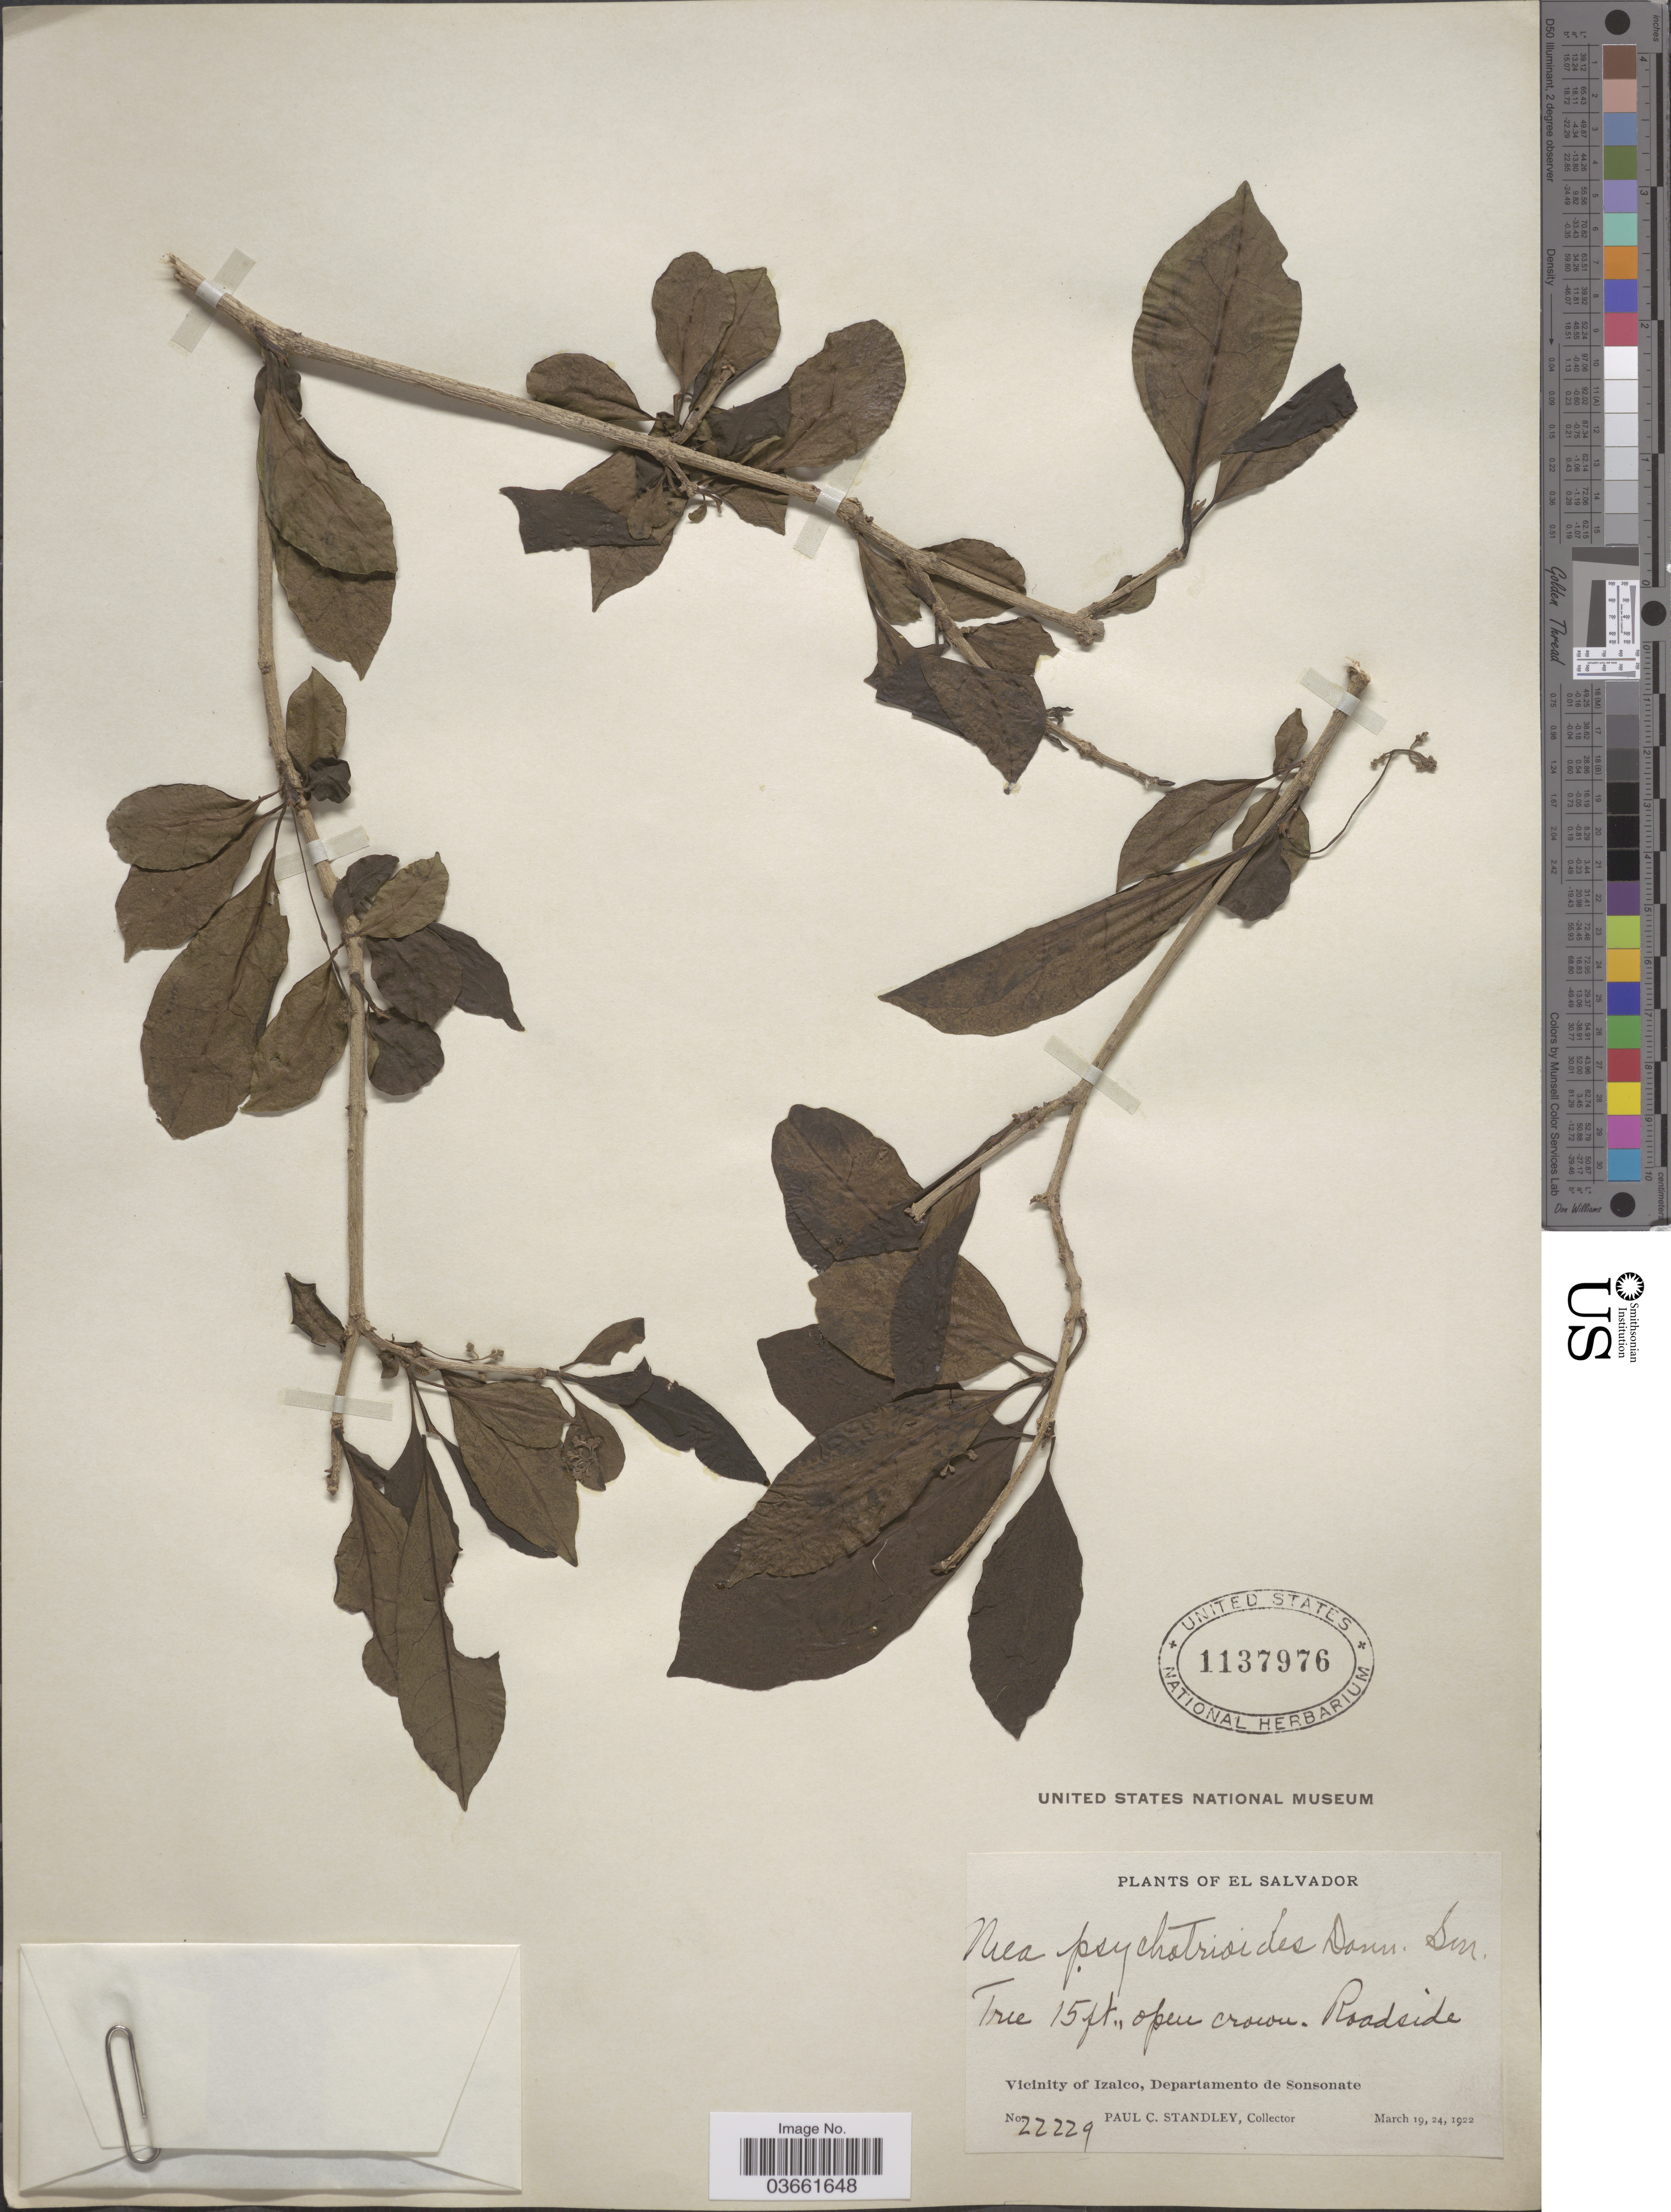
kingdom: Plantae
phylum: Tracheophyta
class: Magnoliopsida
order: Caryophyllales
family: Nyctaginaceae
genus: Neea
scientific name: Neea psychotrioides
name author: Donn. Sm.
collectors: P. C. Standley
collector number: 22229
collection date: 1922-03-19/1922-03-24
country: El Salvador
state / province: Sonsonate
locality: Vicinity of Izalco, Departamento de Sonsonate.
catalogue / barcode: US 1137976